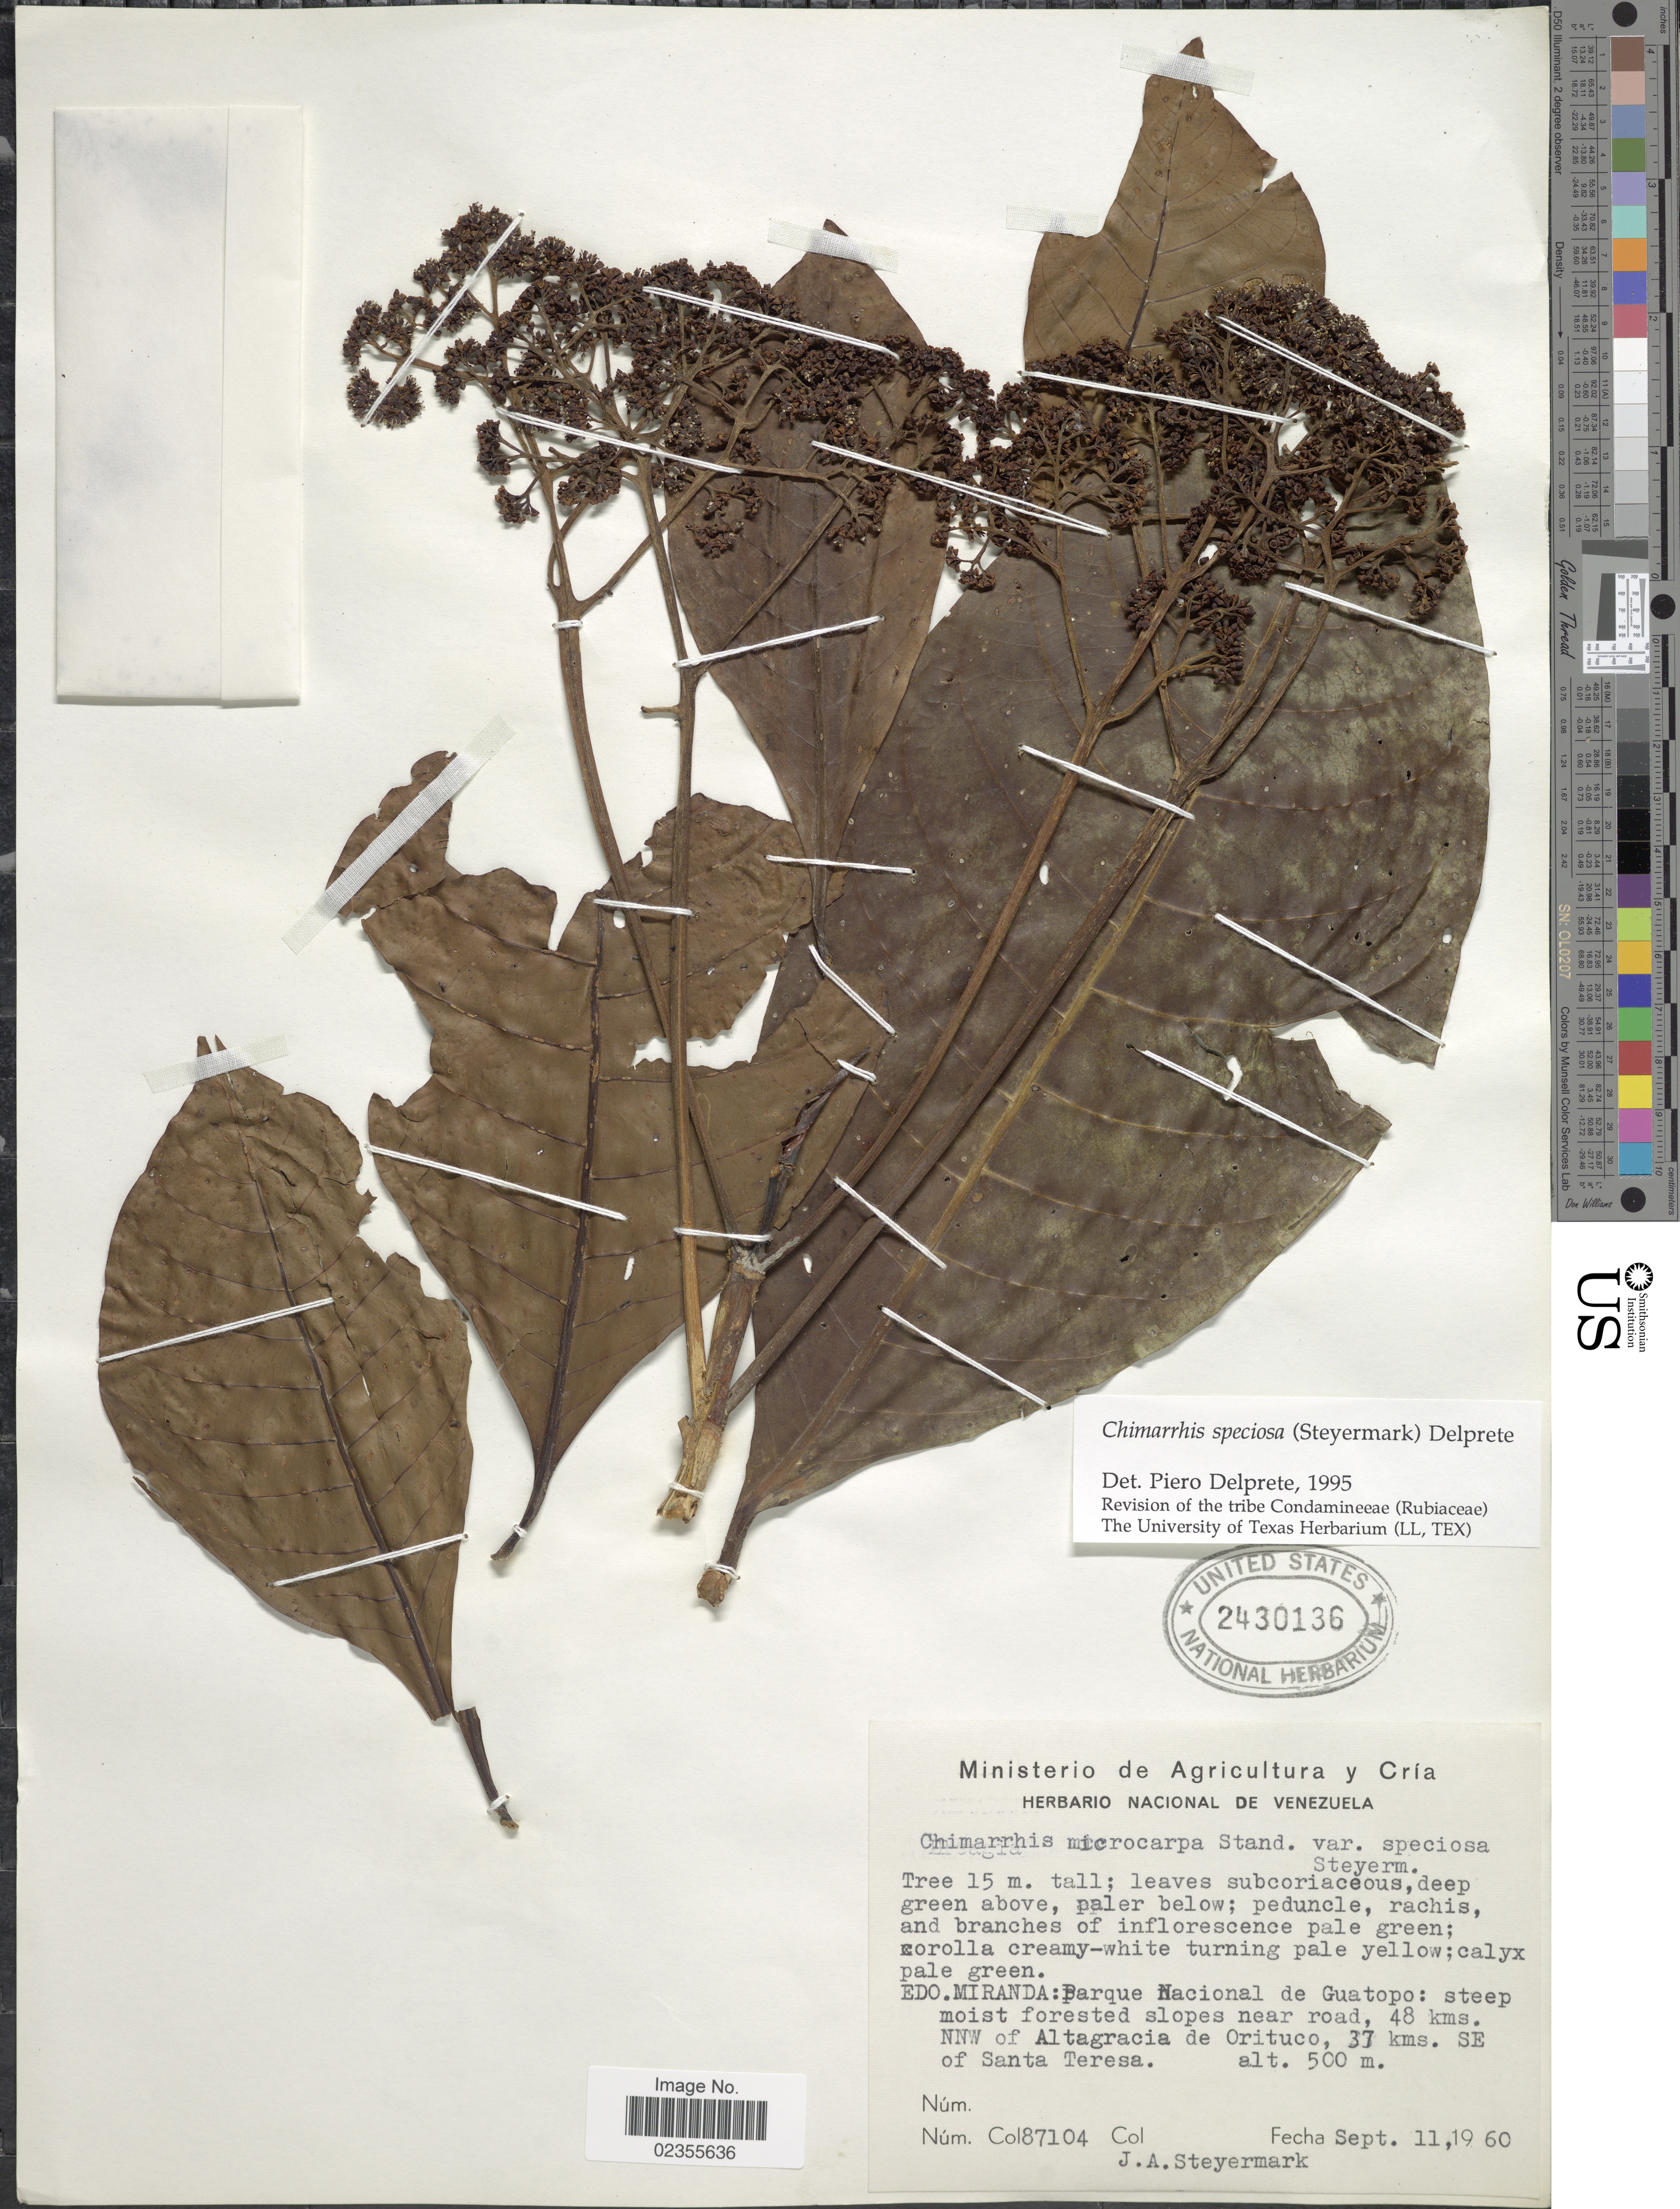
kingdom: Plantae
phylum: Tracheophyta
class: Magnoliopsida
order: Gentianales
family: Rubiaceae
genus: Chimarrhis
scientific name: Chimarrhis speciosa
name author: (Steyerm.) Delprete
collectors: J. Steyermark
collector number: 87104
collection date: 1960-09-11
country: Venezuela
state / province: Miranda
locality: Parque Nacional de Guatopo, slopes near road, 48 kms. NNW of Altagracia de Orituco, 37 kms. SE of Santa Teresa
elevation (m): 500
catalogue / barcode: US 2430136